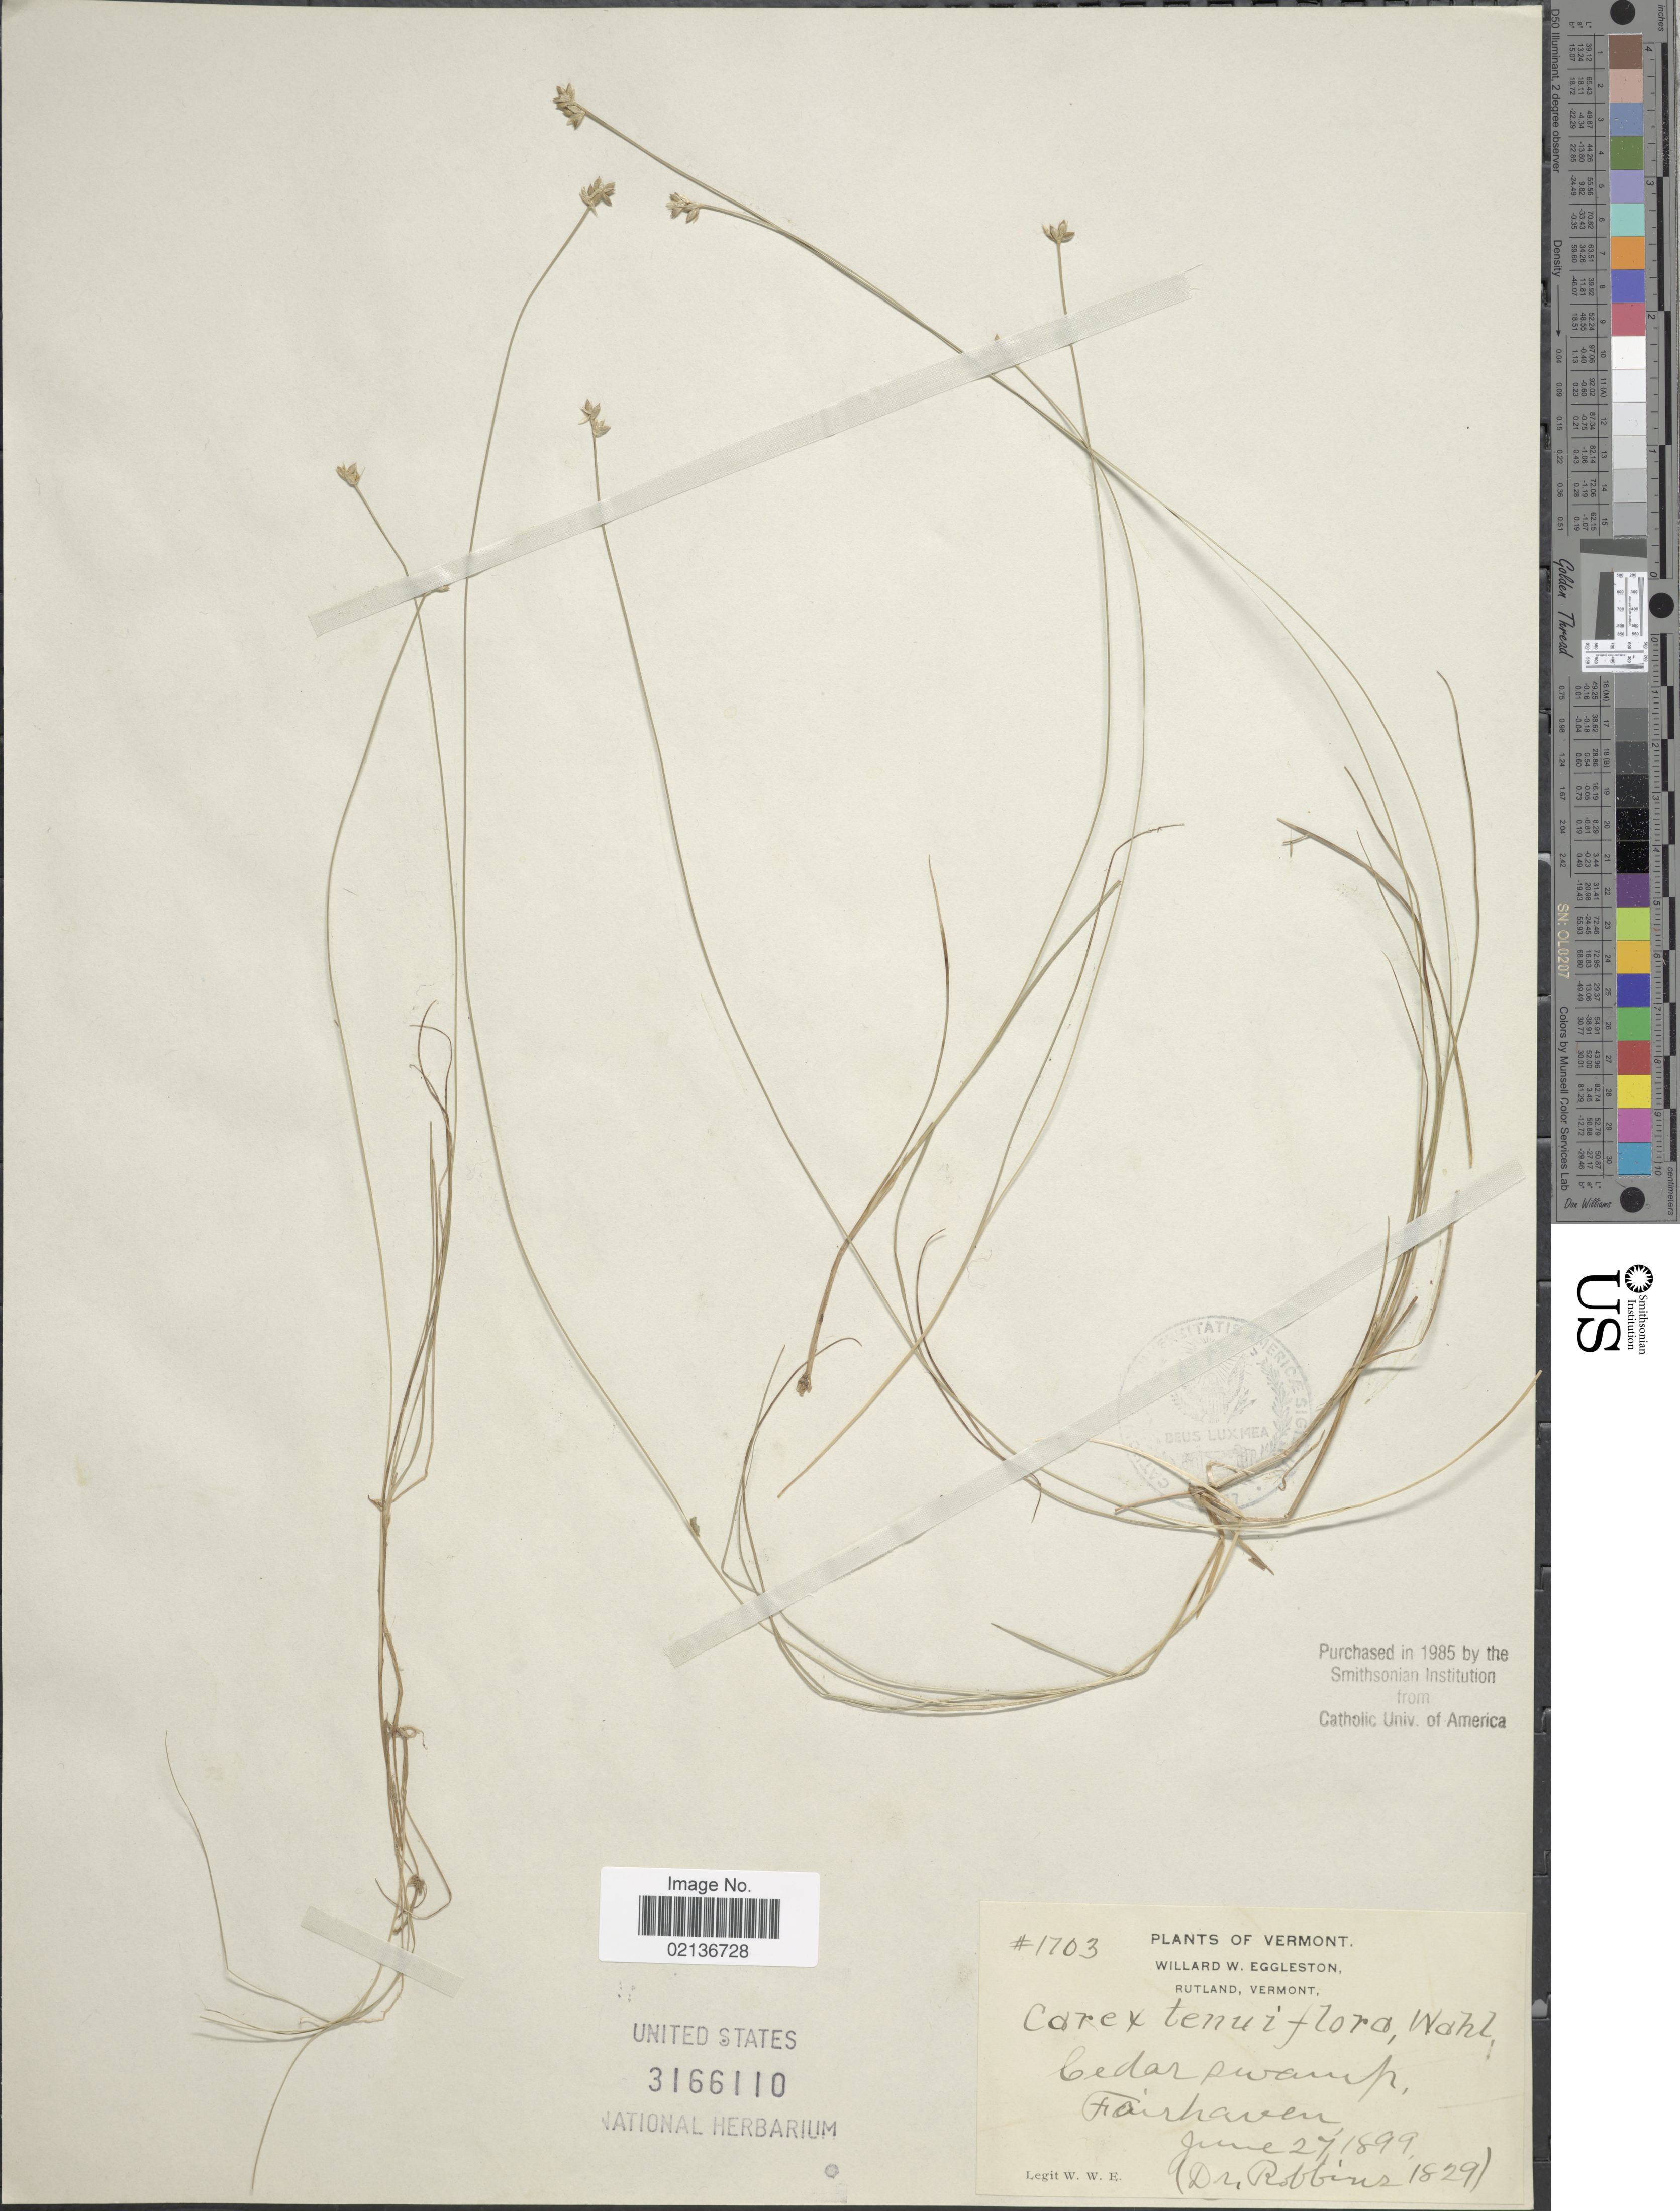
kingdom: Plantae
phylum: Tracheophyta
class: Liliopsida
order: Poales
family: Cyperaceae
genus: Carex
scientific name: Carex tenuiflora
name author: Wahlenb.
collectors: W. W. Eggleston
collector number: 1703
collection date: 1899-06-27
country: United States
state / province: Vermont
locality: Rutland, Vermont, Cedar swamp, Fairhaven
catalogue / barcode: US 3166110